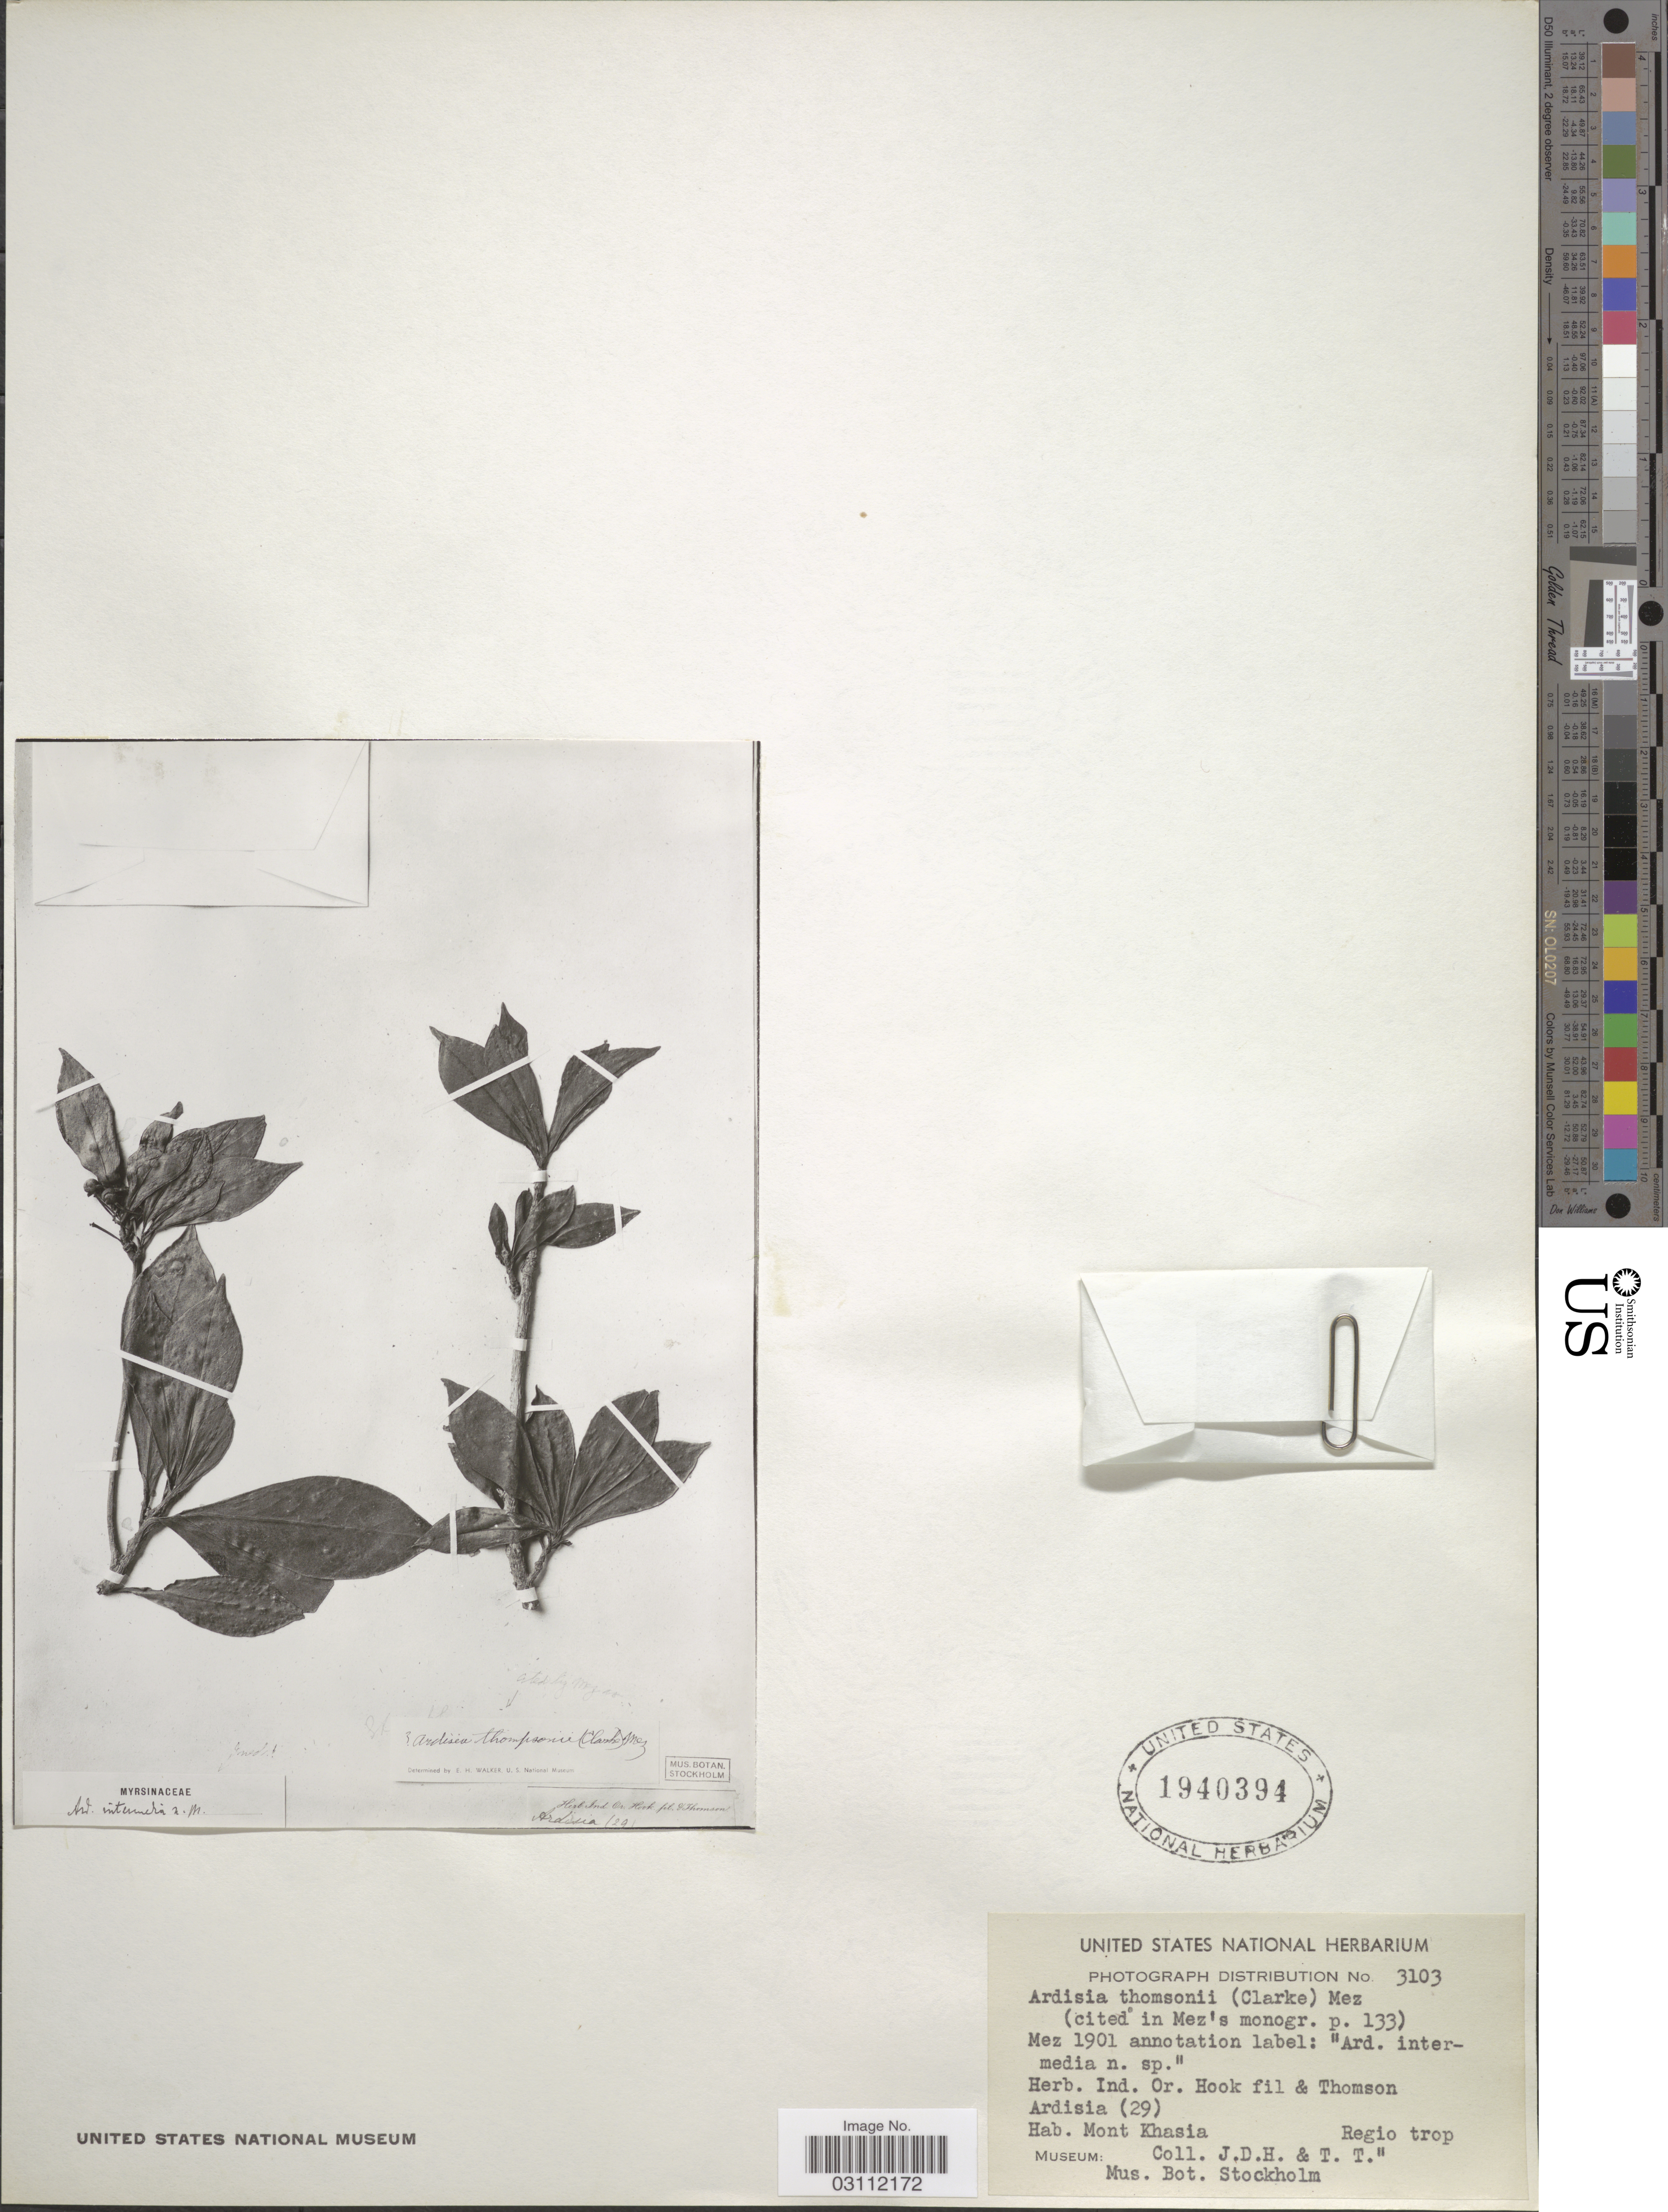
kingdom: Plantae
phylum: Tracheophyta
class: Magnoliopsida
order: Ericales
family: Primulaceae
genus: Ardisia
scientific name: Ardisia thomsonii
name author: Mez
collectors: J. D. Hooker & T. Thomson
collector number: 29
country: India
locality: Mont Khasia, Regio trop.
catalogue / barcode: US 1940394